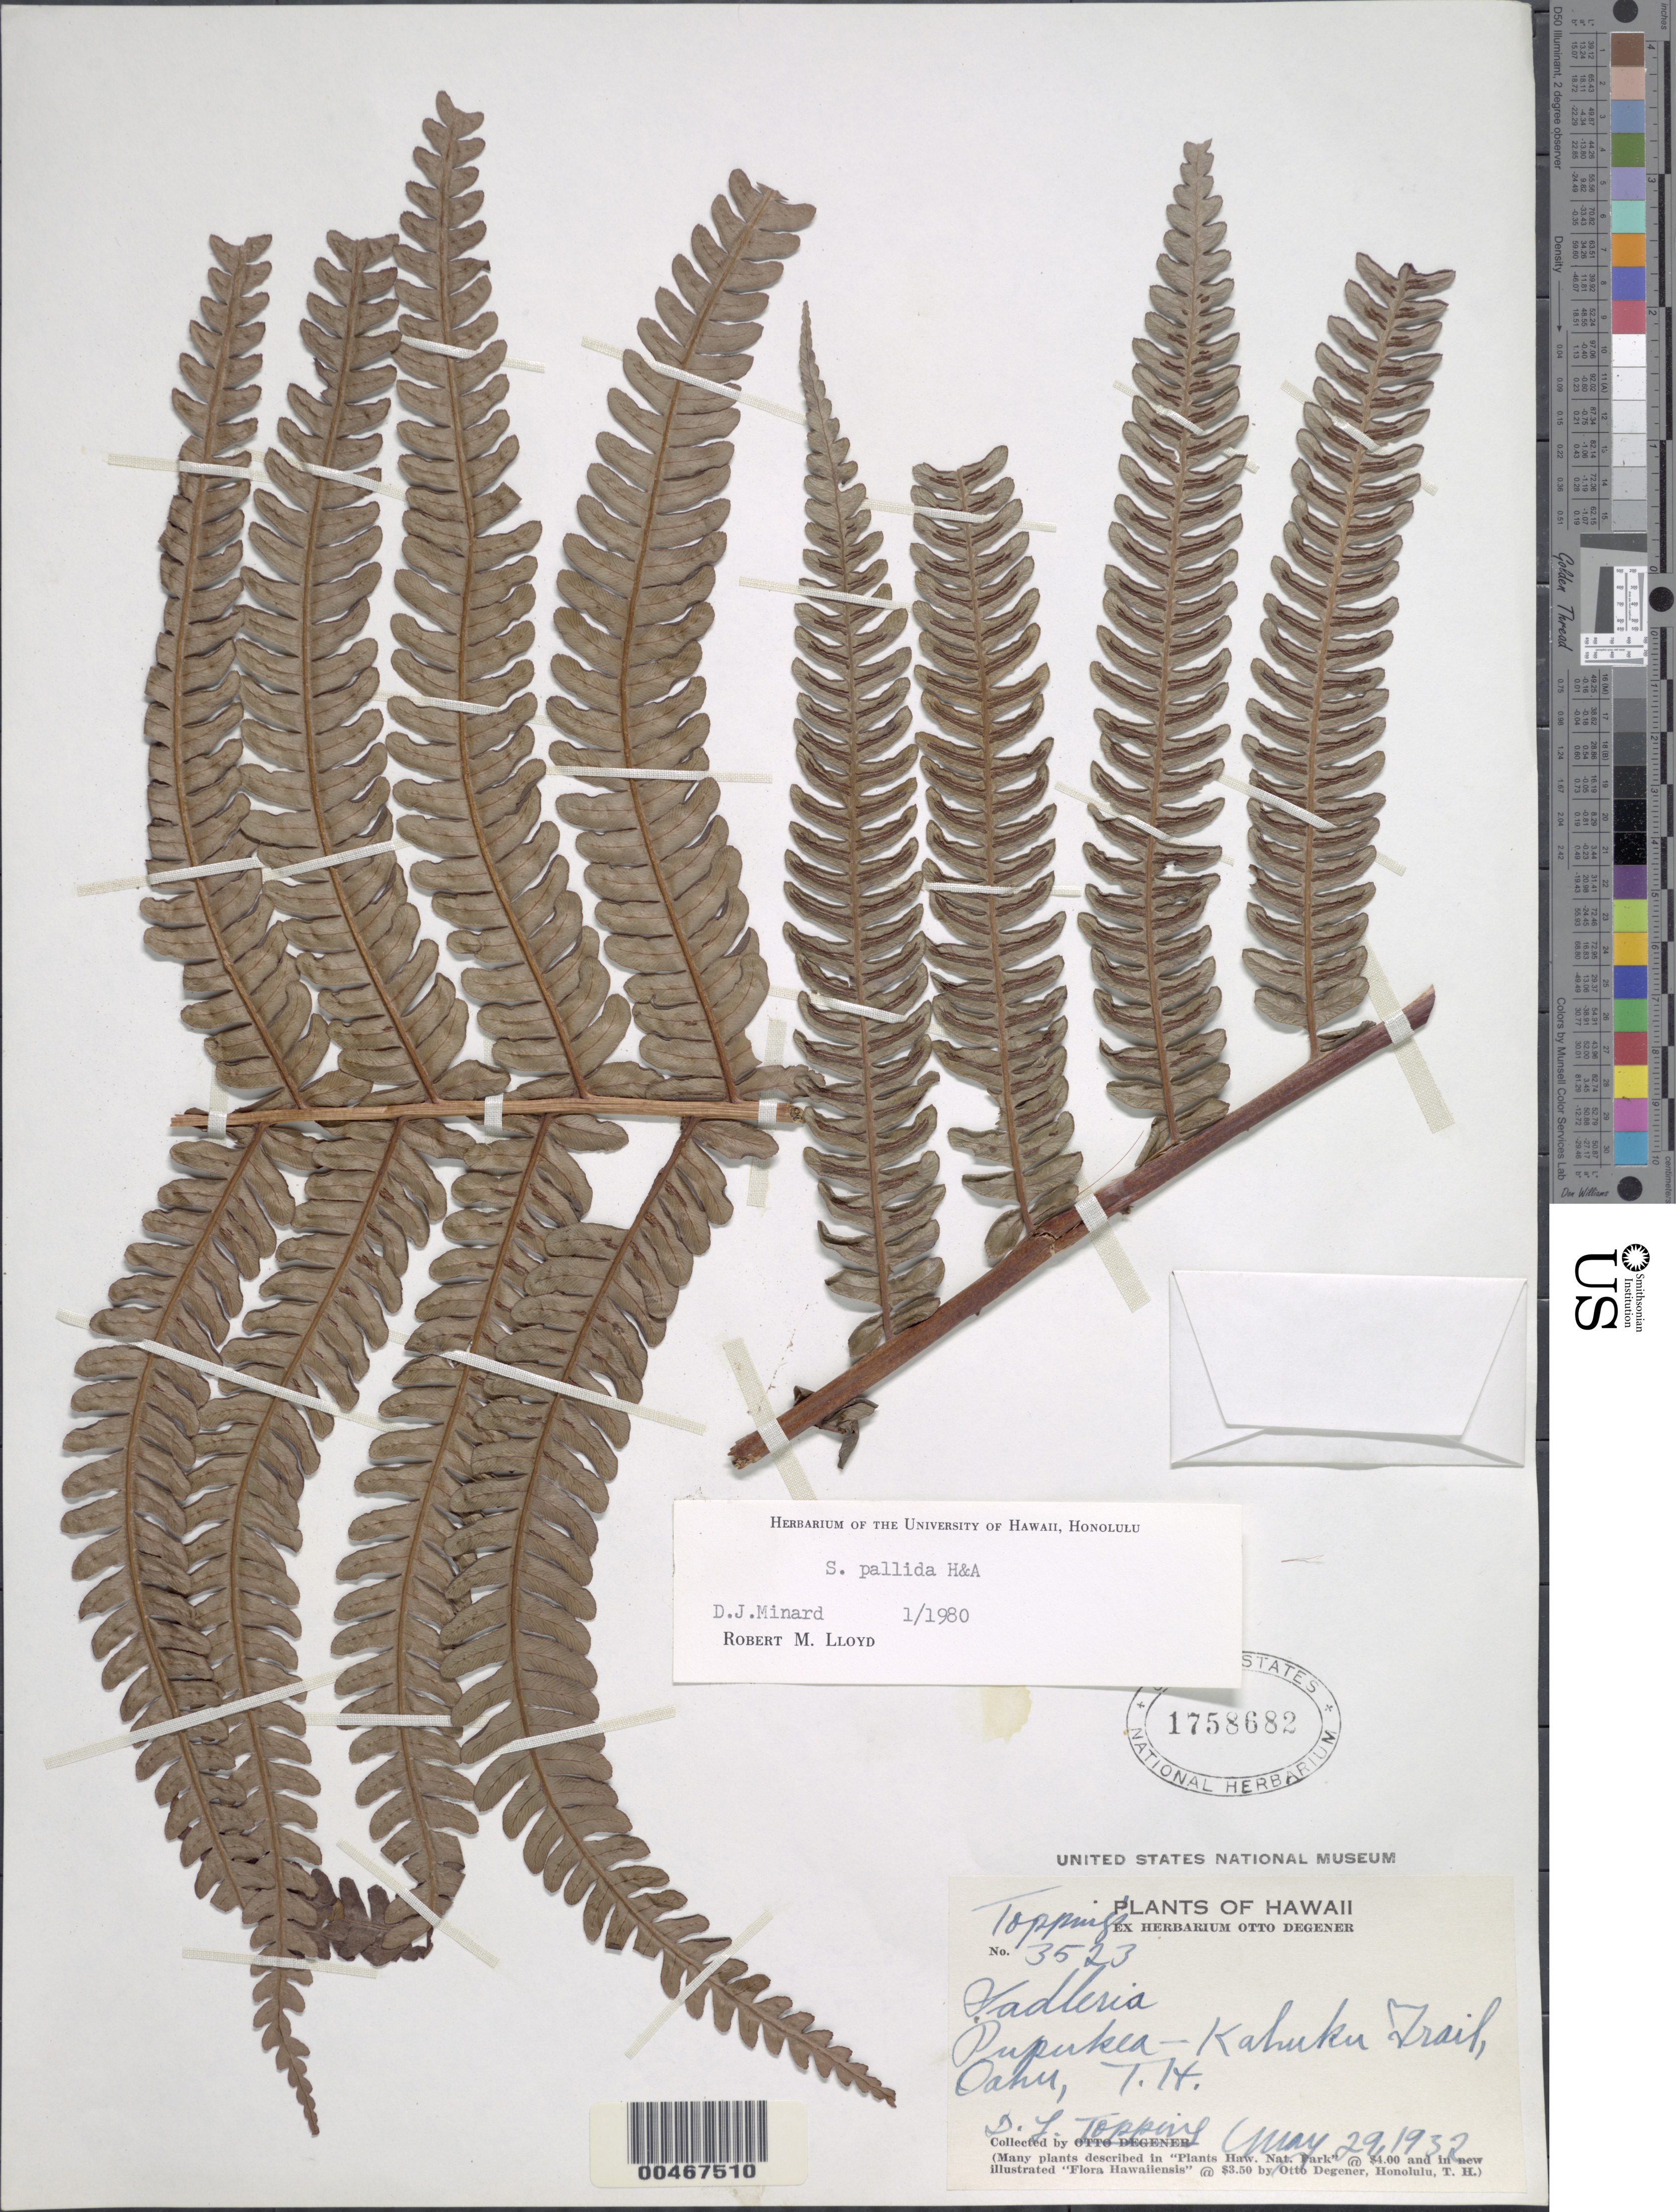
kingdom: Plantae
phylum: Tracheophyta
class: Polypodiopsida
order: Polypodiales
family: Blechnaceae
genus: Sadleria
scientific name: Sadleria pallida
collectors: Wilkes Explor. Exped.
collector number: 13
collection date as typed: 1838 to -- --- 1842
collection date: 1838/1842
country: United States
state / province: Hawaii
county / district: Honolulu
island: Oahu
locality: Sandwich Islands, Mts. behind Honolulu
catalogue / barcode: US 59500?